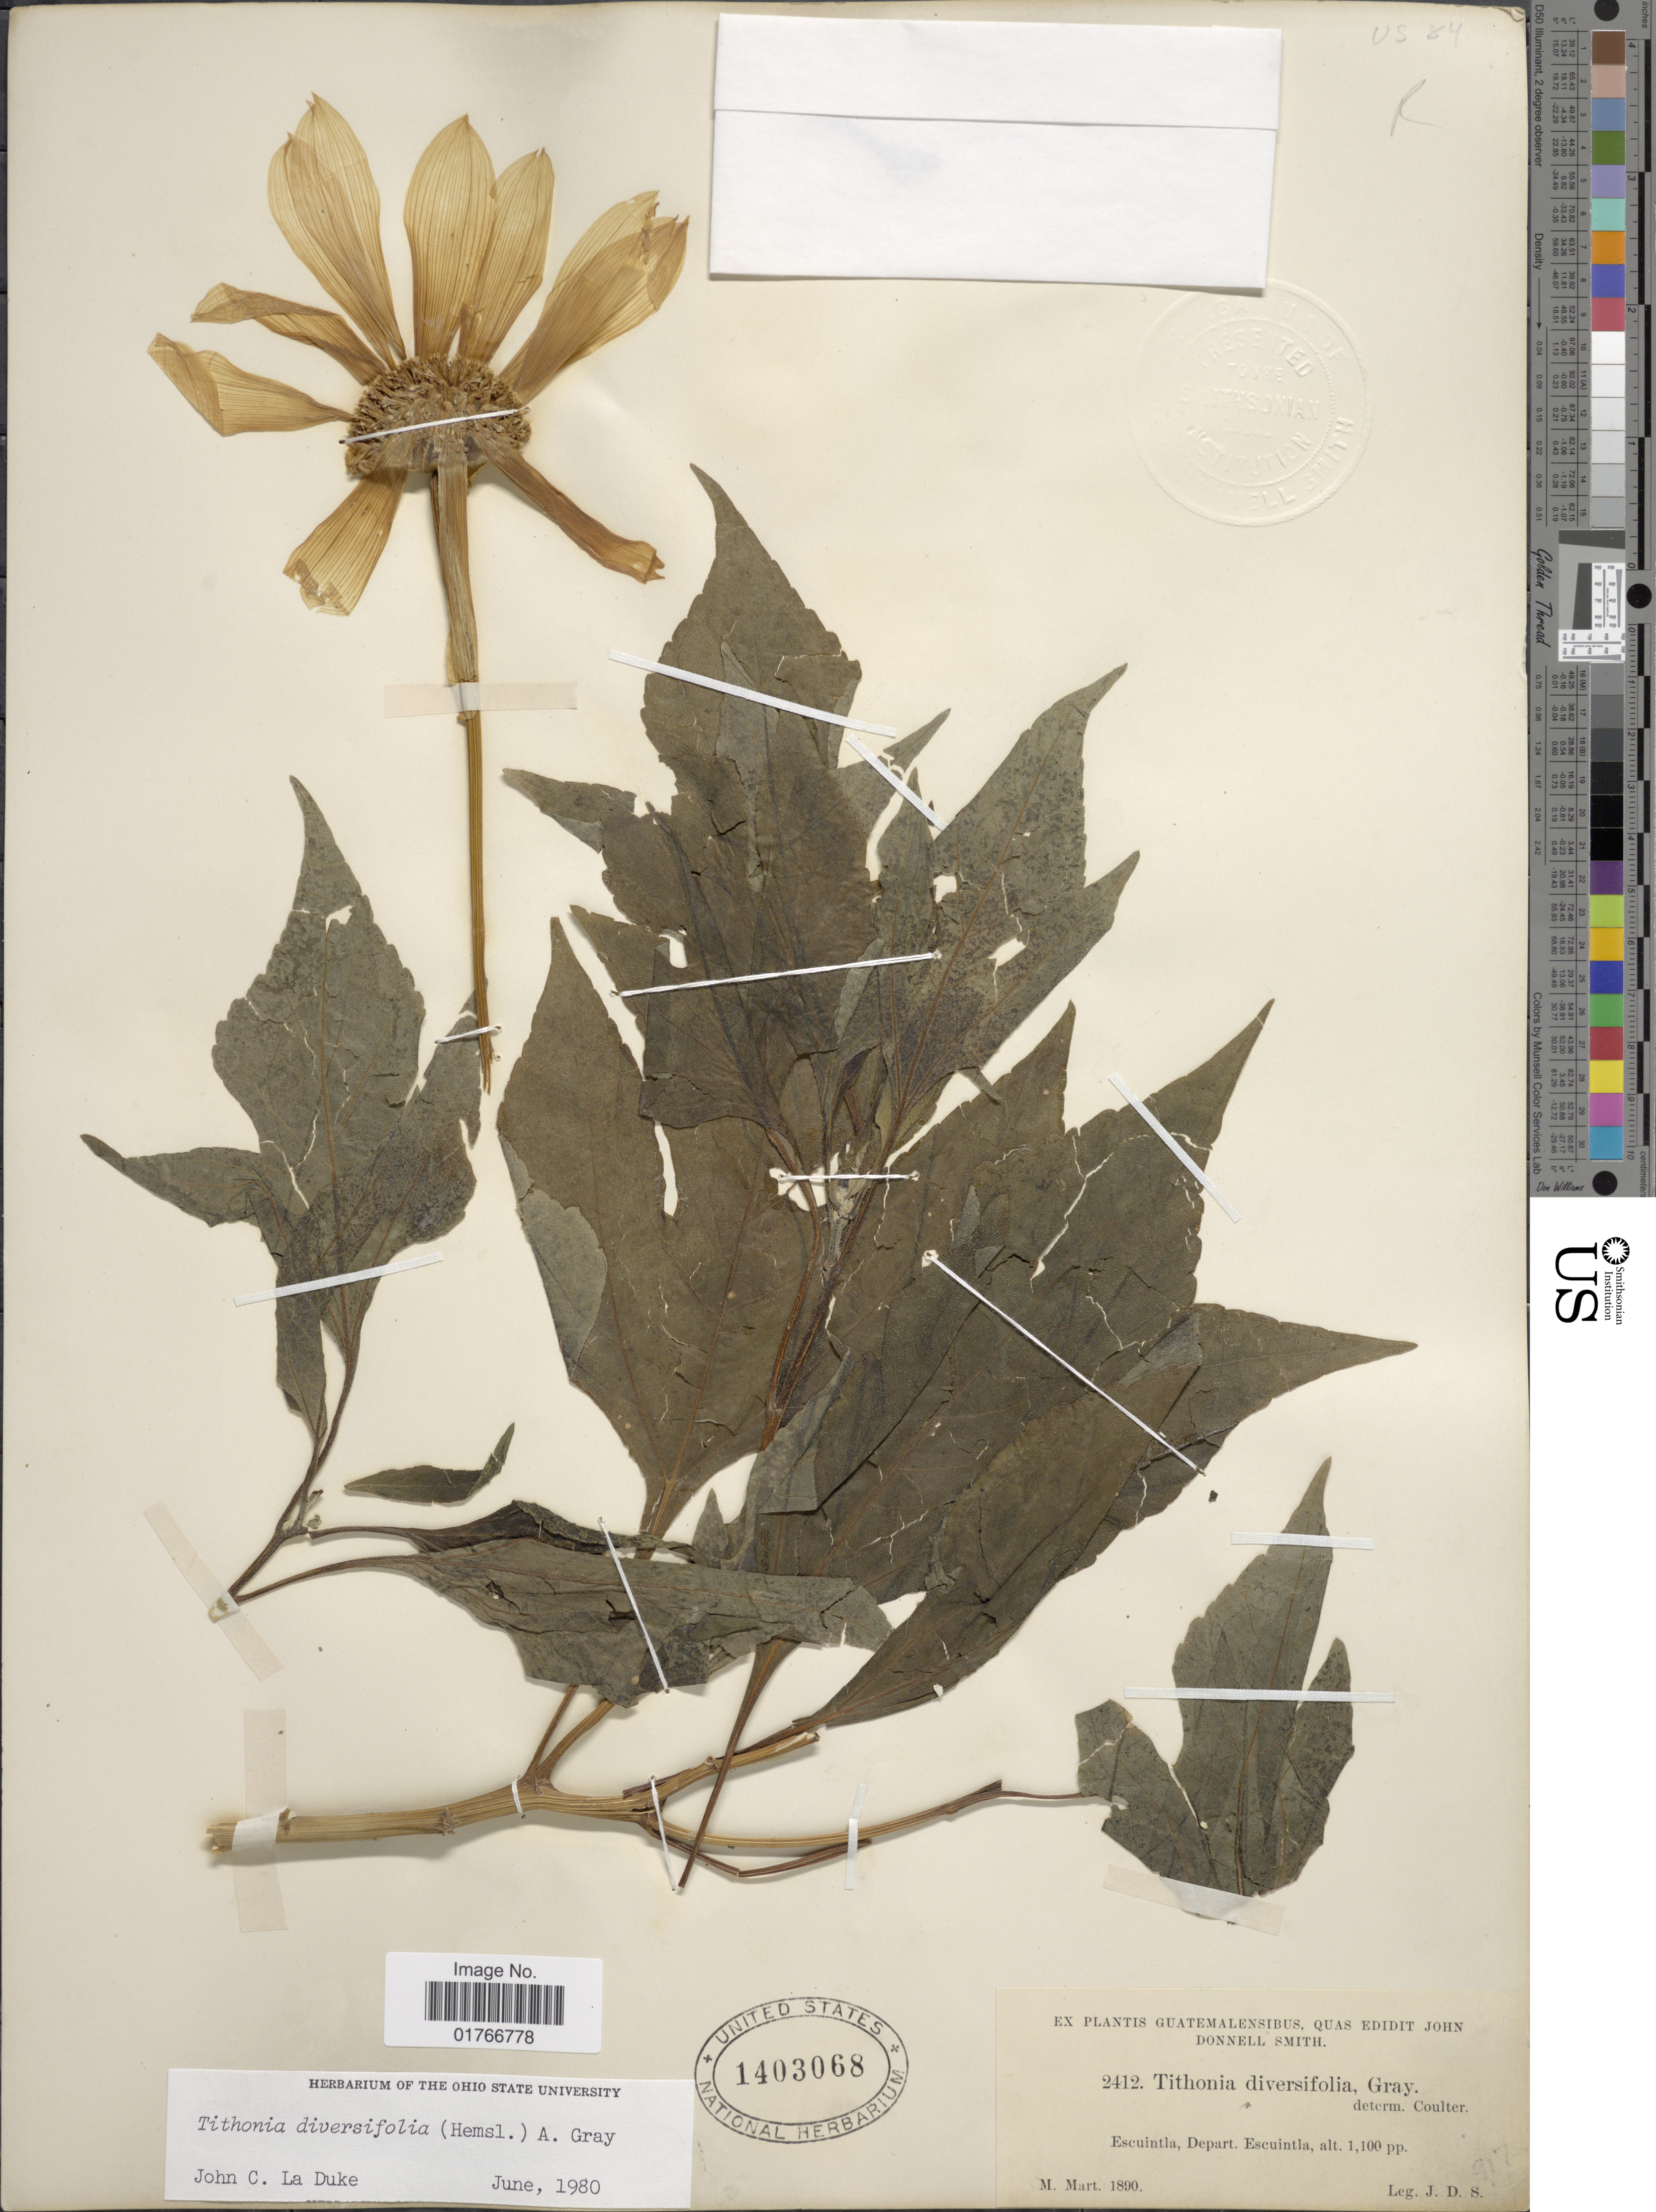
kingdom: Plantae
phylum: Tracheophyta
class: Magnoliopsida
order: Asterales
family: Asteraceae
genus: Tithonia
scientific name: Tithonia diversifolia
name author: (Hemsl.) A. Gray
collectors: J. Donnell Smith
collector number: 2412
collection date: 1890-03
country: Guatemala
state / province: Escuintla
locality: Depart. Escuintla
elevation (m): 335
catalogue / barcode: US 1403068